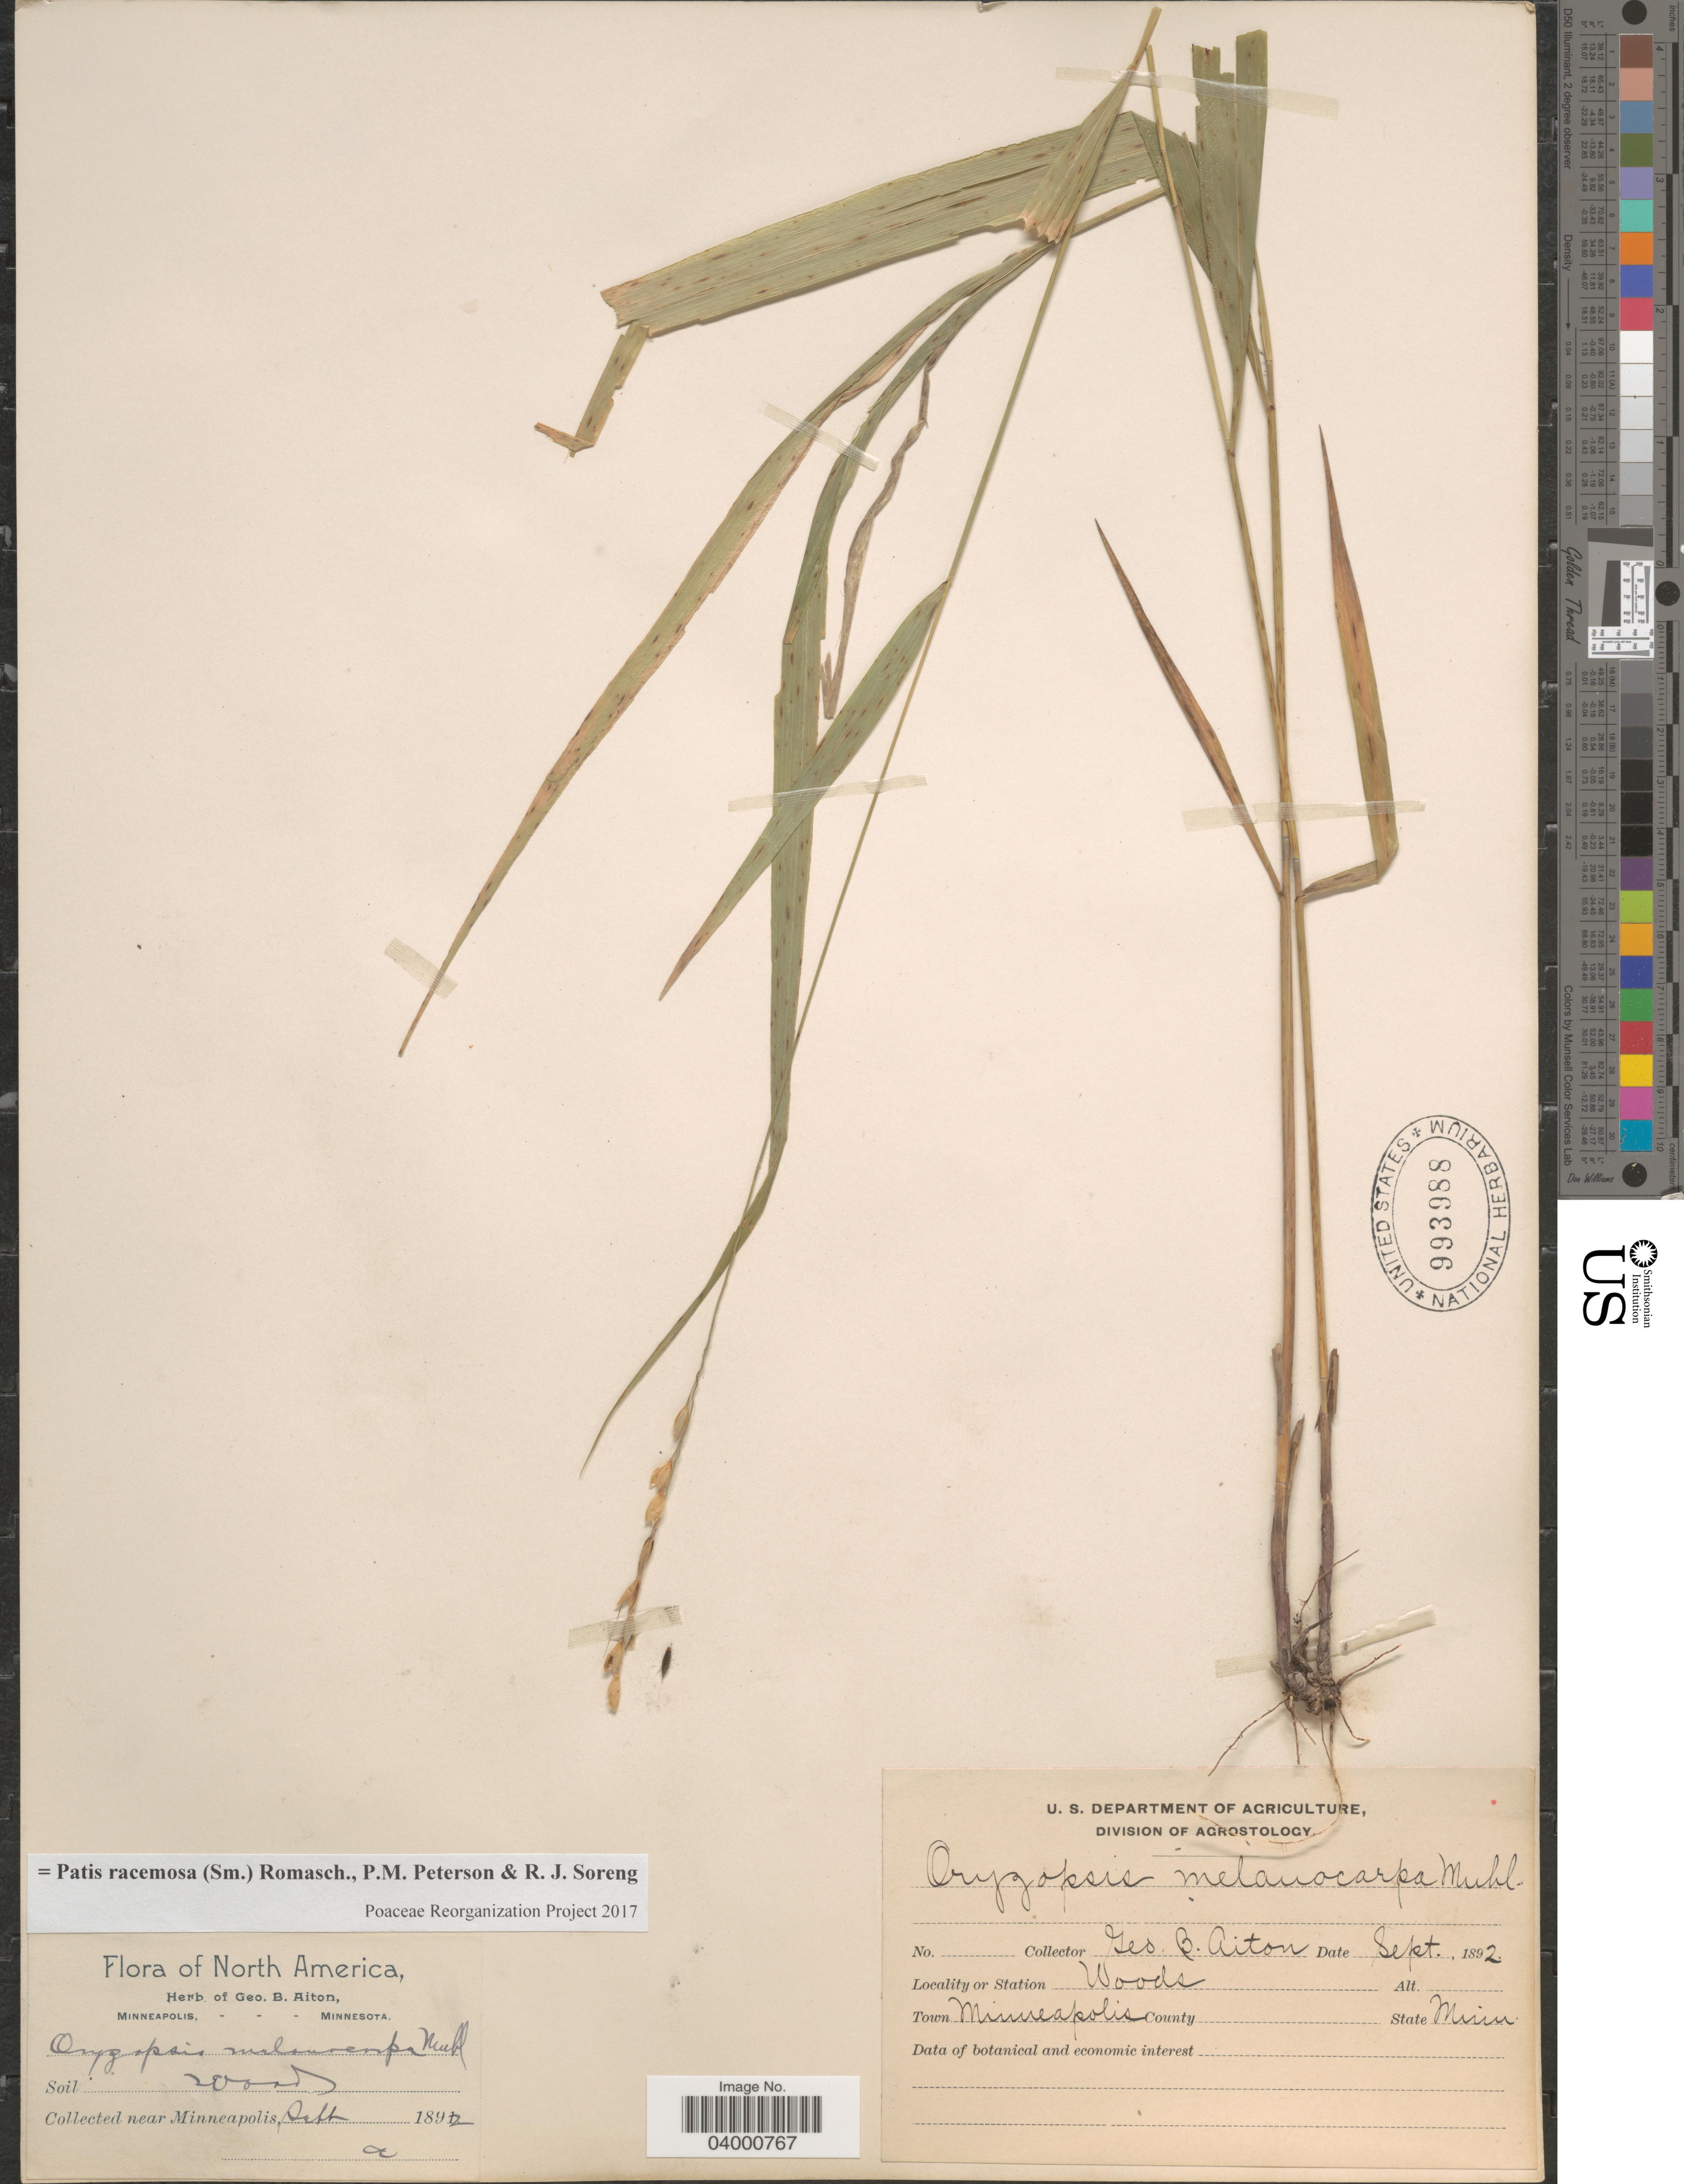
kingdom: Plantae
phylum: Tracheophyta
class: Liliopsida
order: Poales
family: Poaceae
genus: Patis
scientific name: Patis racemosa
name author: (Sm.) Romasch. et al.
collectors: G. B. Aiton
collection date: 1892-09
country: United States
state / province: Minnesota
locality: Near Minneapolis.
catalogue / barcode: US 993988